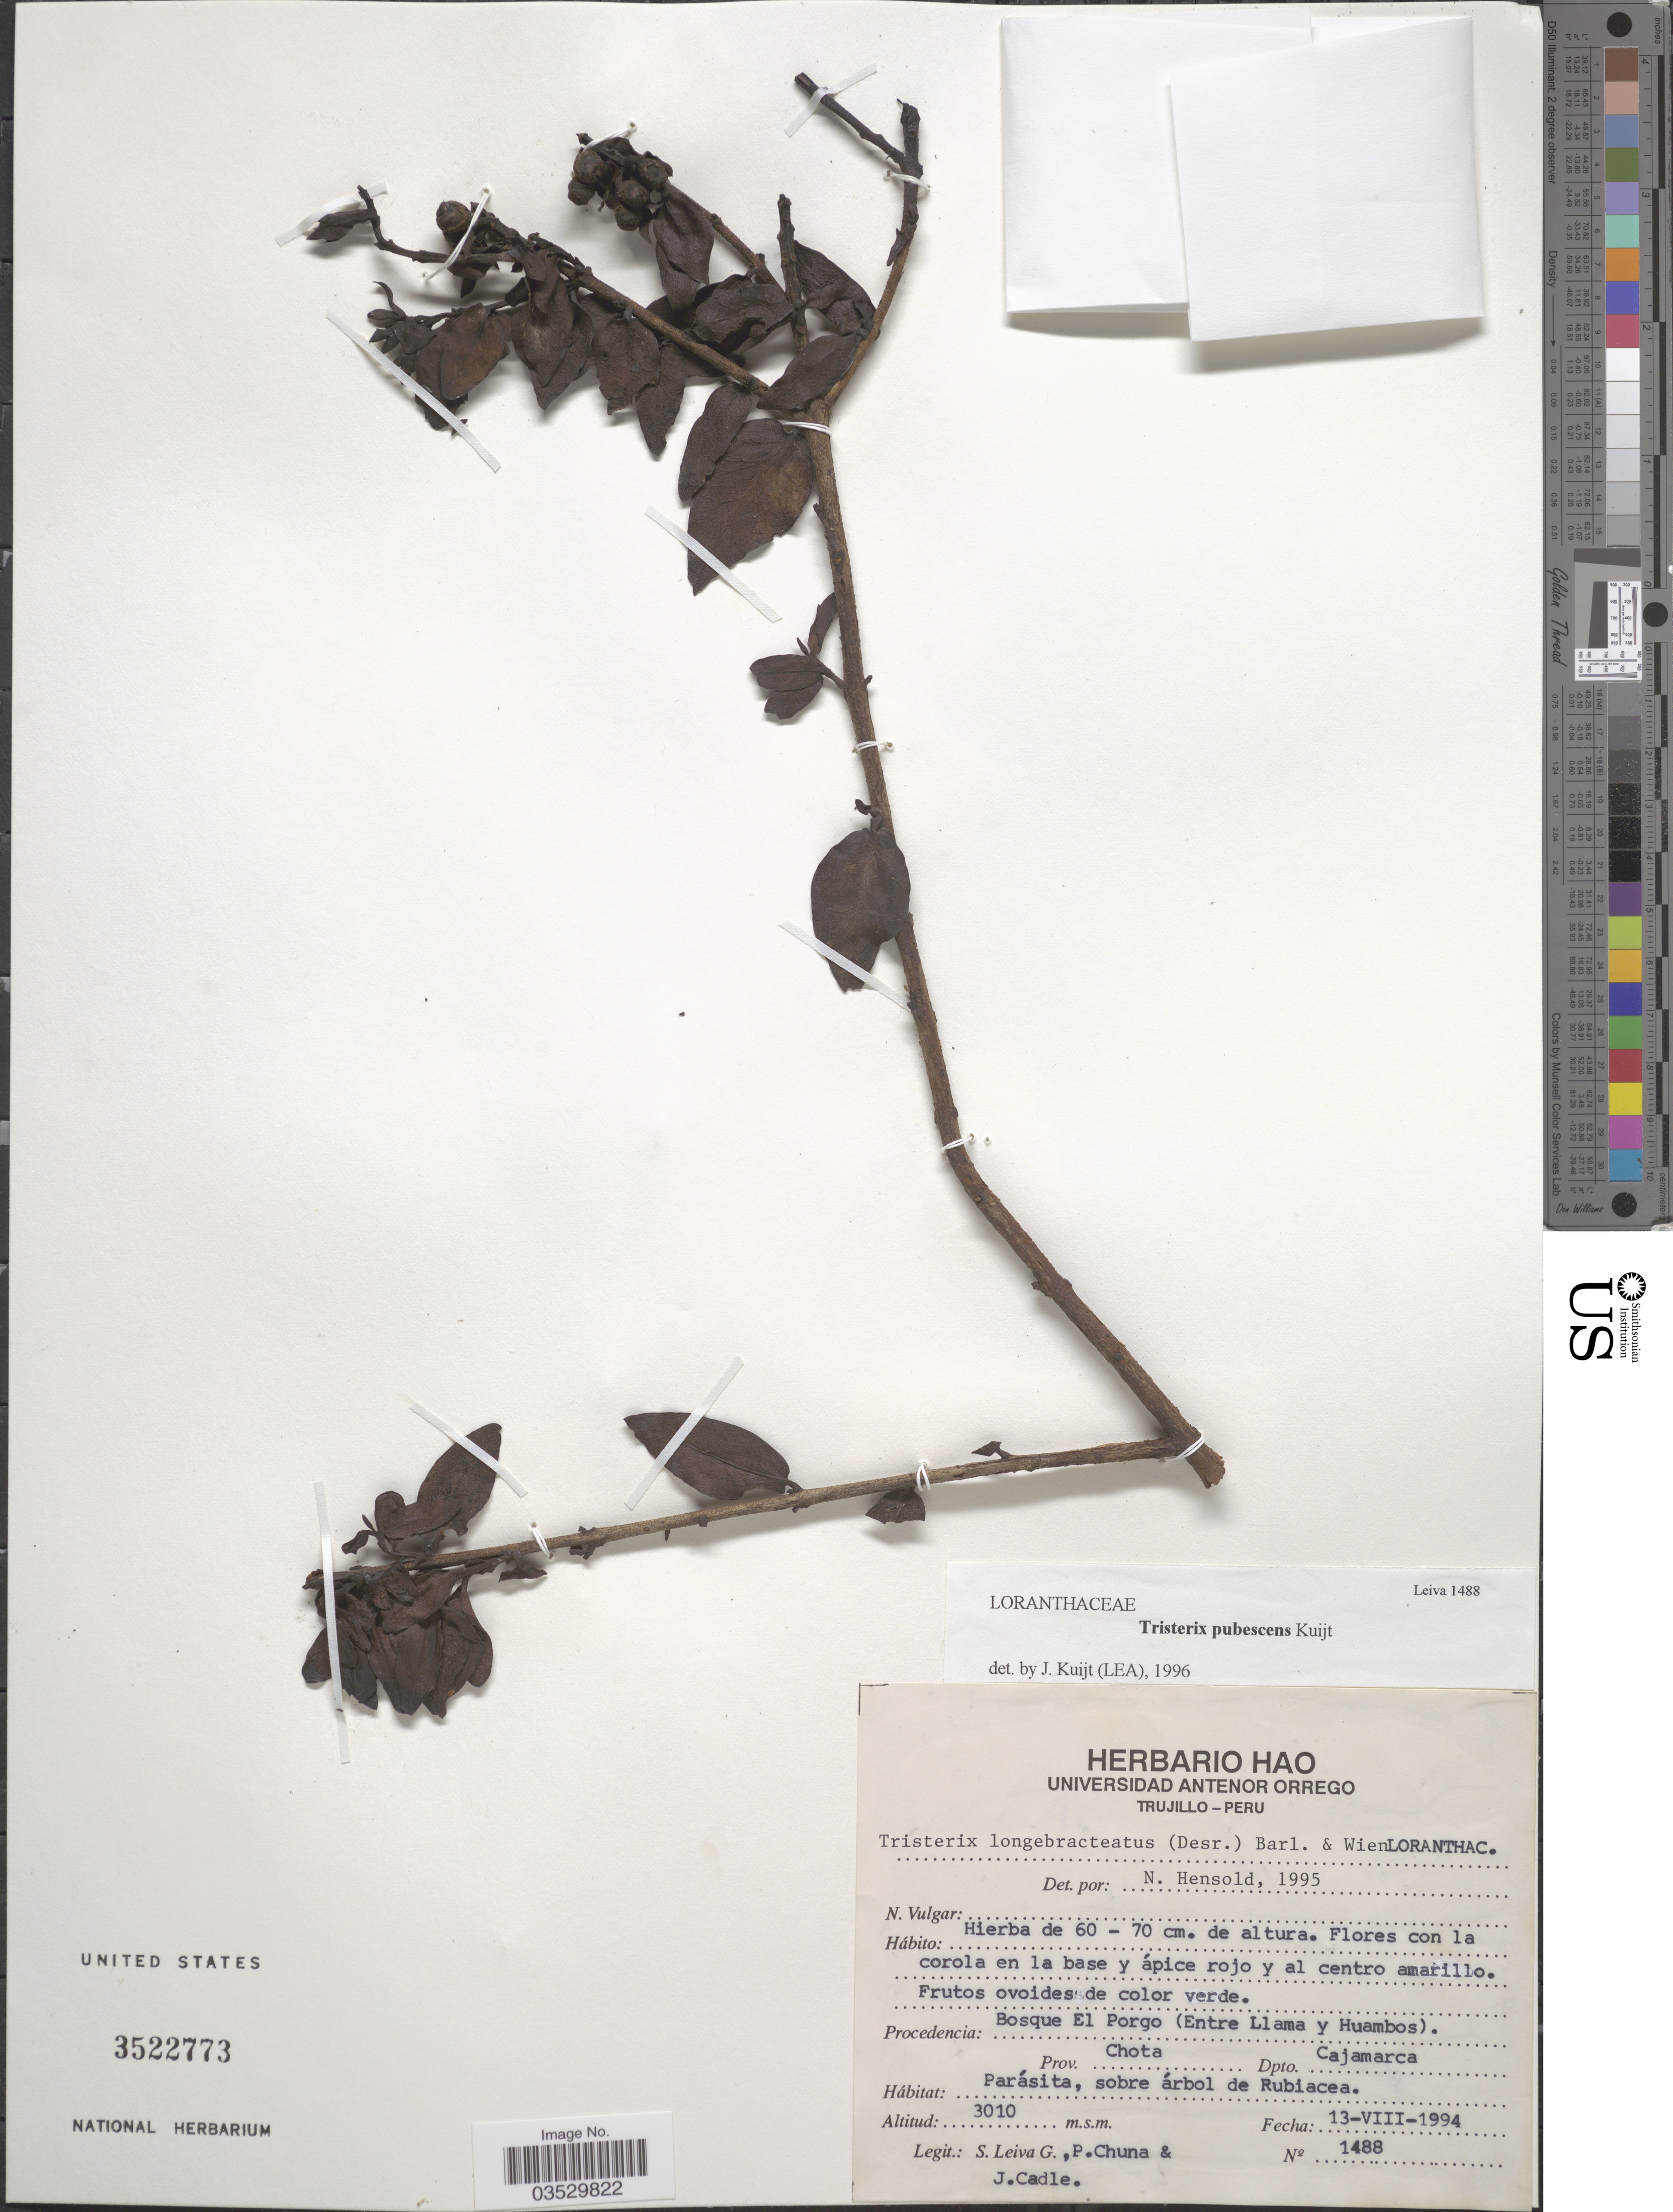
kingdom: Plantae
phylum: Tracheophyta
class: Magnoliopsida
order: Santalales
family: Loranthaceae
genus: Tristerix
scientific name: Tristerix pubescens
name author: Kuijt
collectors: S. Leiva G., P. Chuna & J. Cadle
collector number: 1488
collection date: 1994-08-13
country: Peru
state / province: Cajamarca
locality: Procedencia Bosque El Porgo (Entre Lima y Huambos). Prov. Chota. Dpto. Cajamarca.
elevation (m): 3010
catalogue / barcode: US 3522773